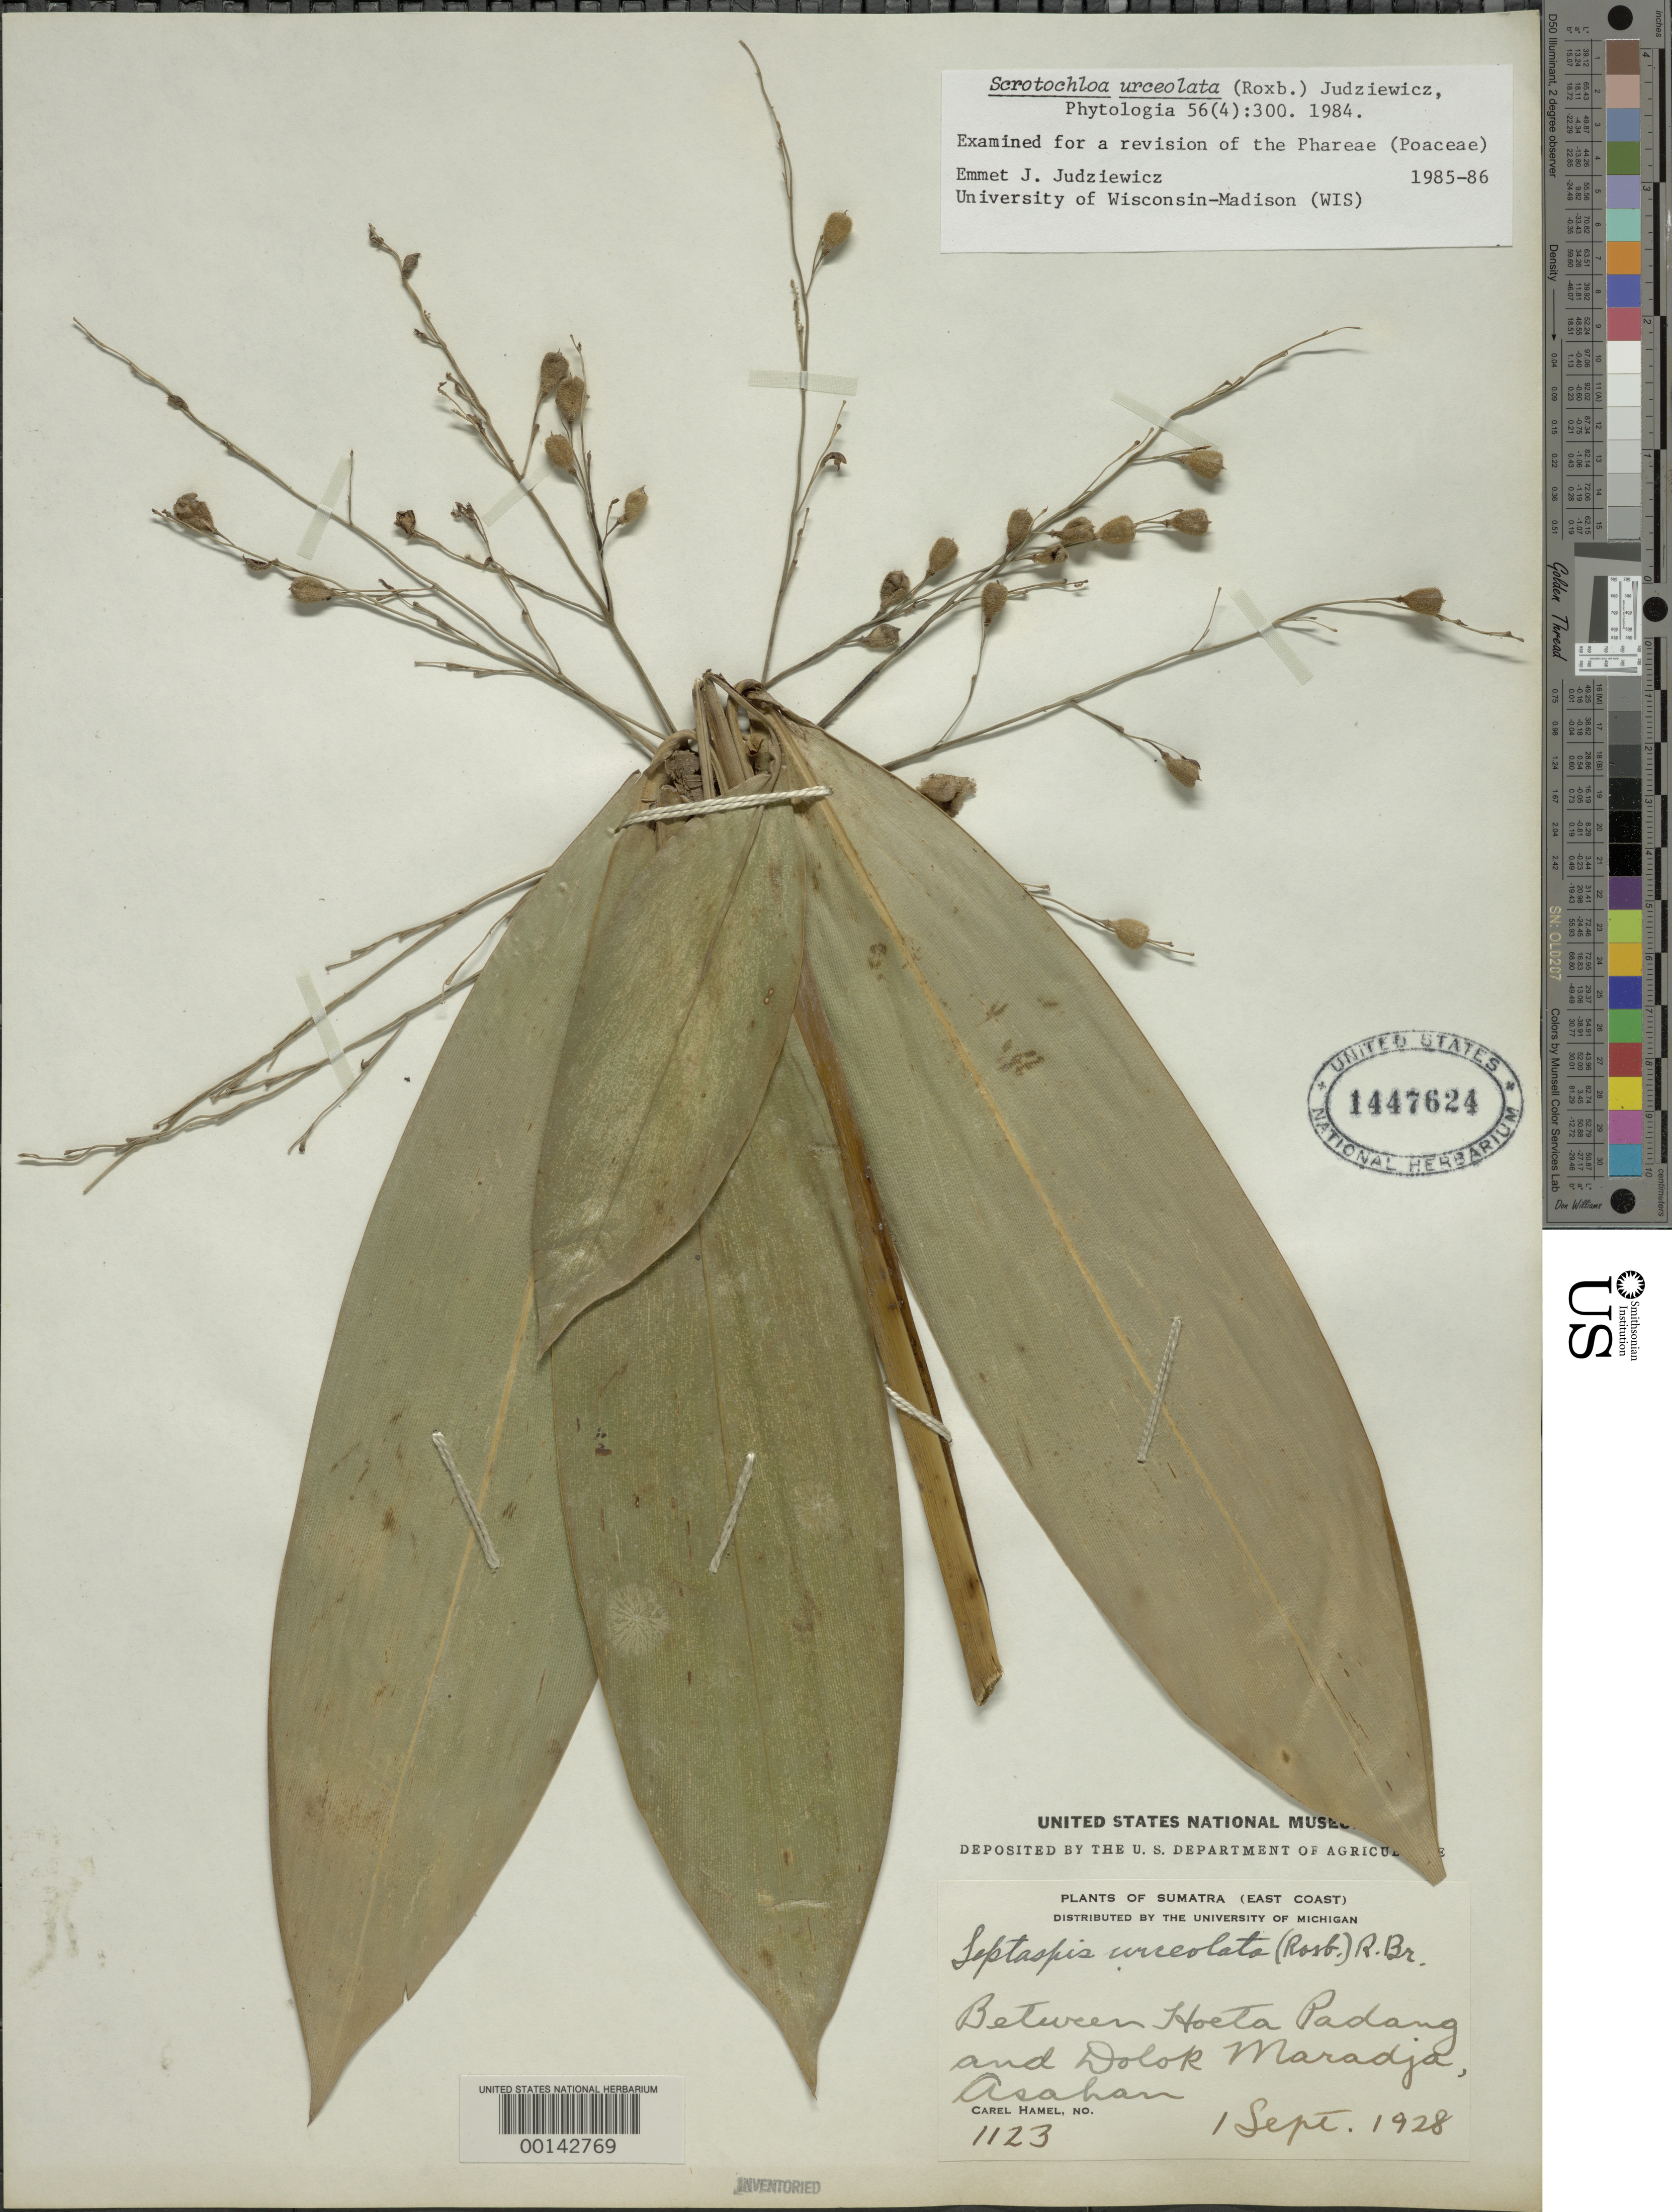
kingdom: Plantae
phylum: Tracheophyta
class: Liliopsida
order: Poales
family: Poaceae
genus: Scrotochloa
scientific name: Scrotochloa urceolata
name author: (Roxb.) Judz.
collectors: C. Hamel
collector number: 1123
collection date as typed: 01 Sep 1928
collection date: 1928-09-01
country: Indonesia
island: Sumatra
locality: Hoeta padang, dolok maradja, asahan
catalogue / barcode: US 1447624